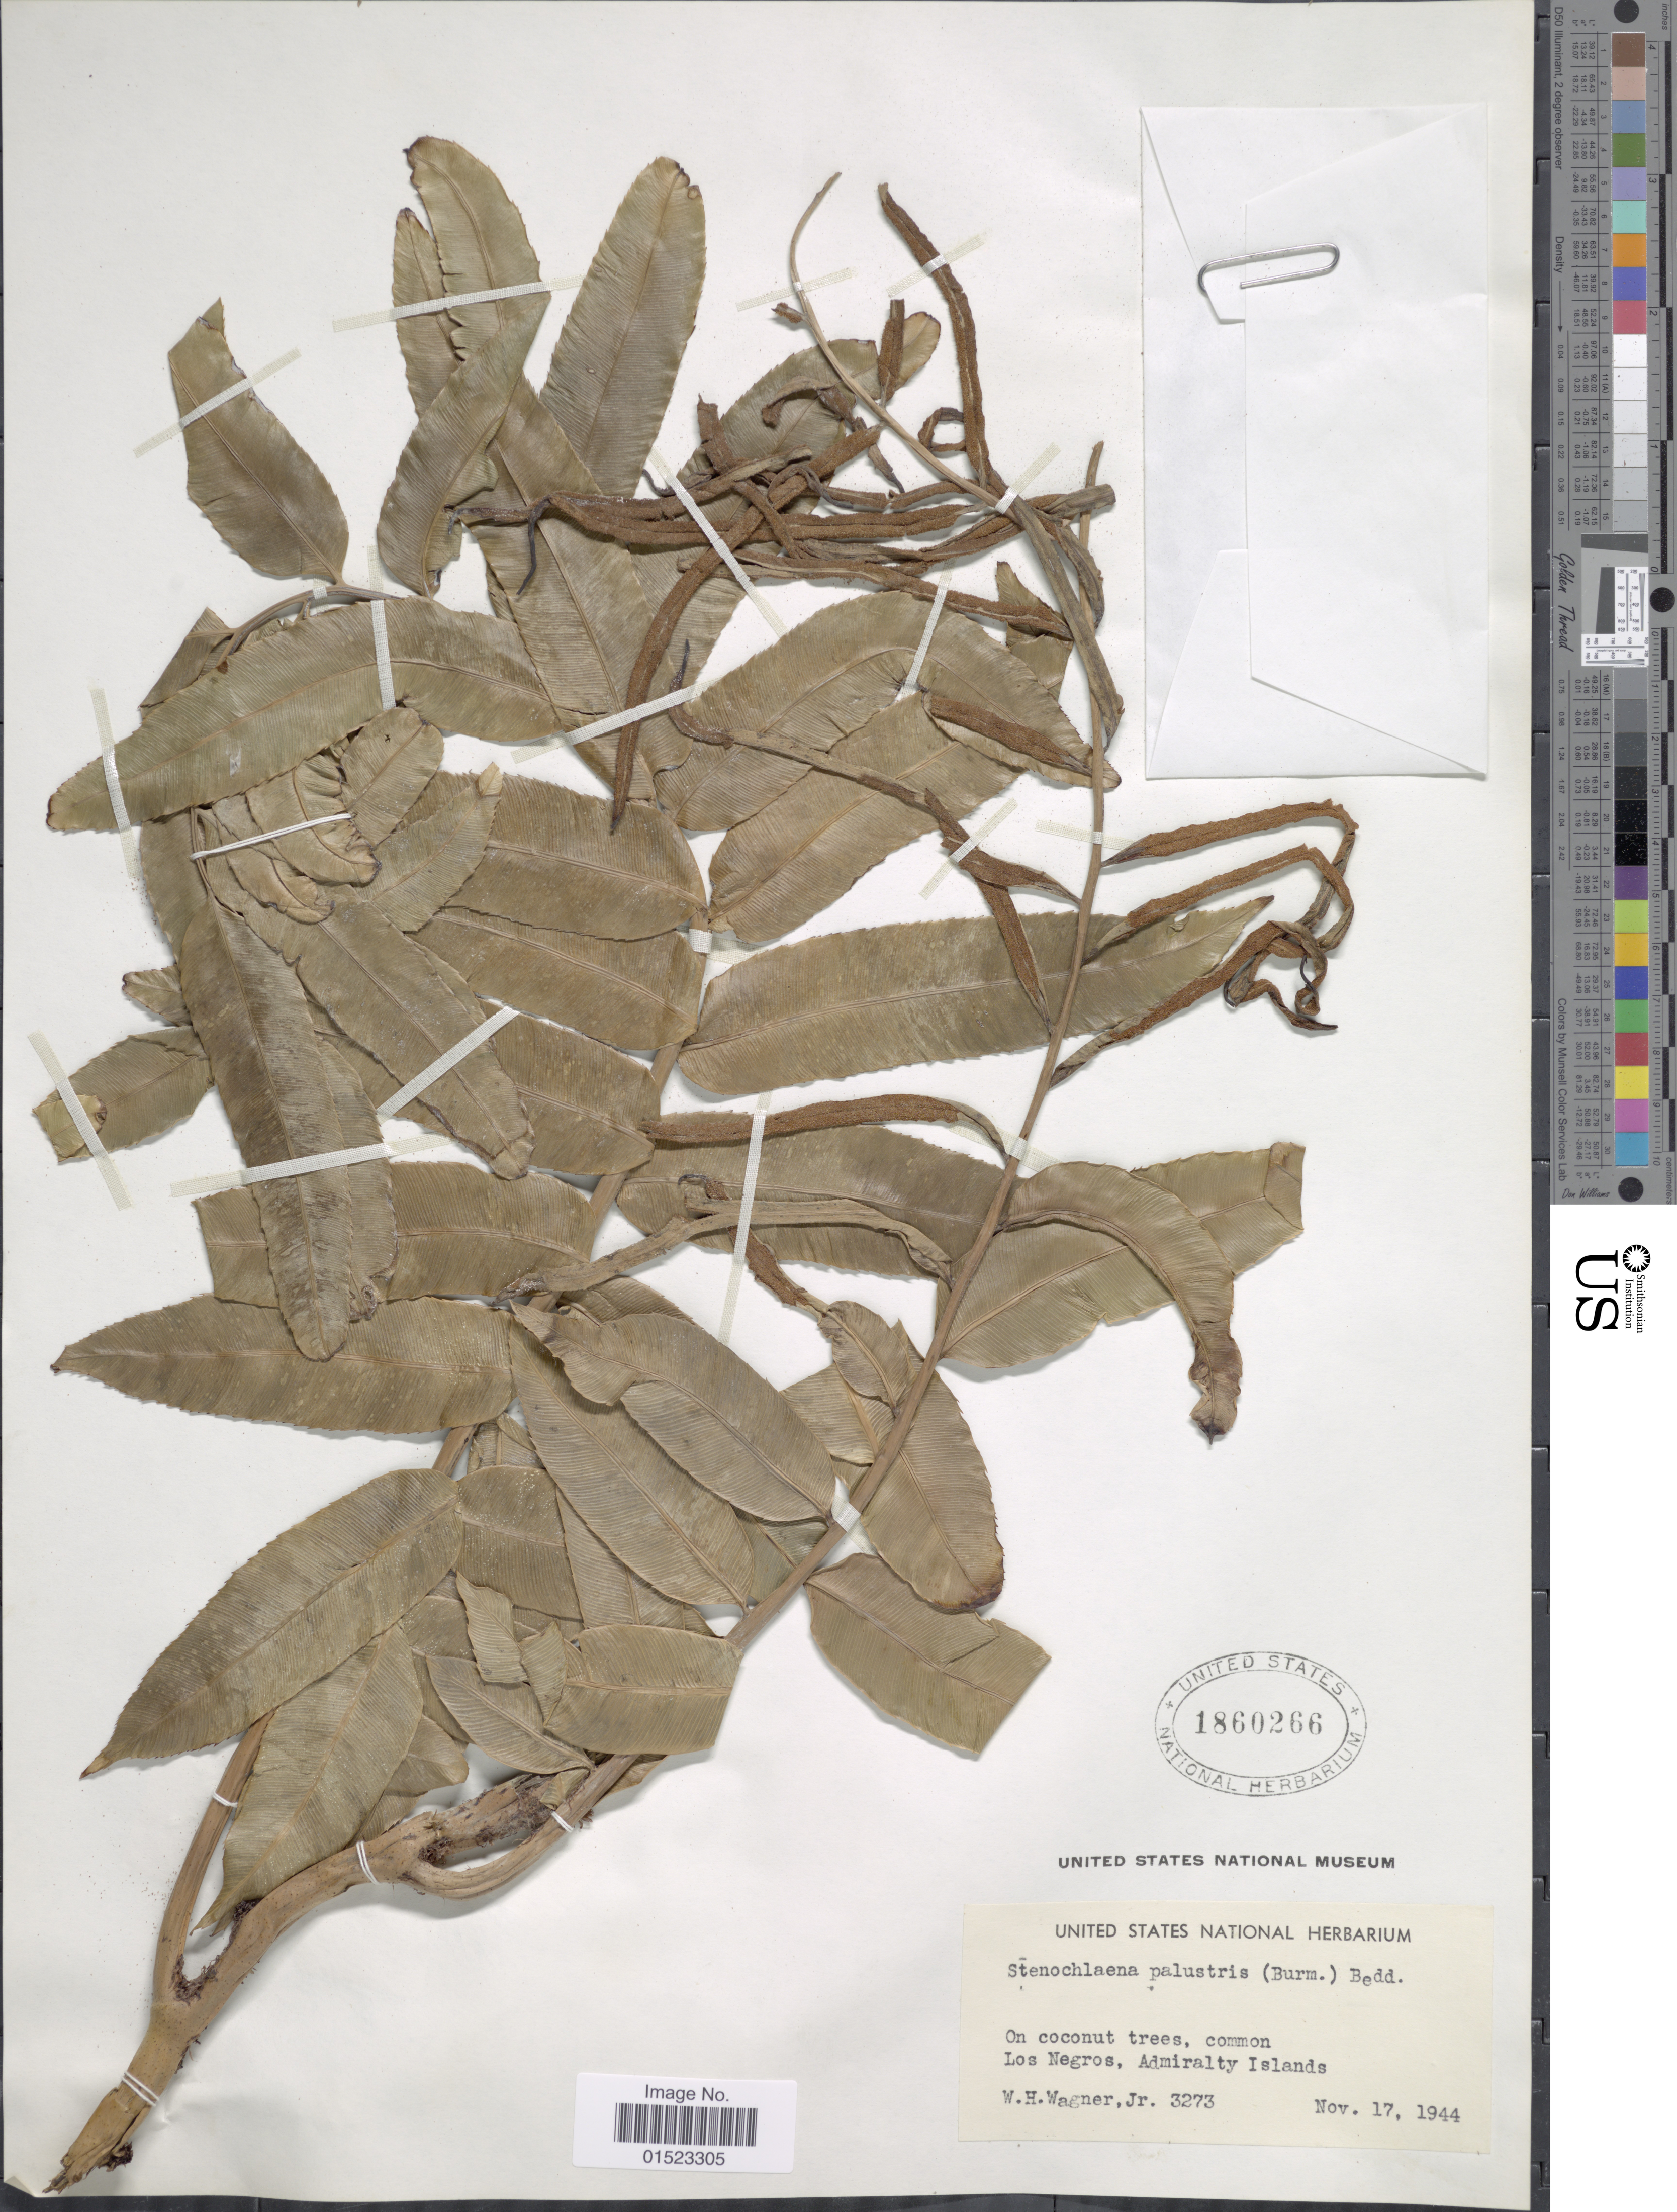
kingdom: Plantae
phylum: Tracheophyta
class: Polypodiopsida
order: Polypodiales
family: Blechnaceae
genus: Stenochlaena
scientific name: Stenochlaena palustris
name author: (Burm. f.) Bedd.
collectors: W. H. Wagner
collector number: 3273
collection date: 1944-11-17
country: Papua New Guinea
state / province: Manus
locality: Los Negros, Admiralty Islands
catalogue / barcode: US 1860266